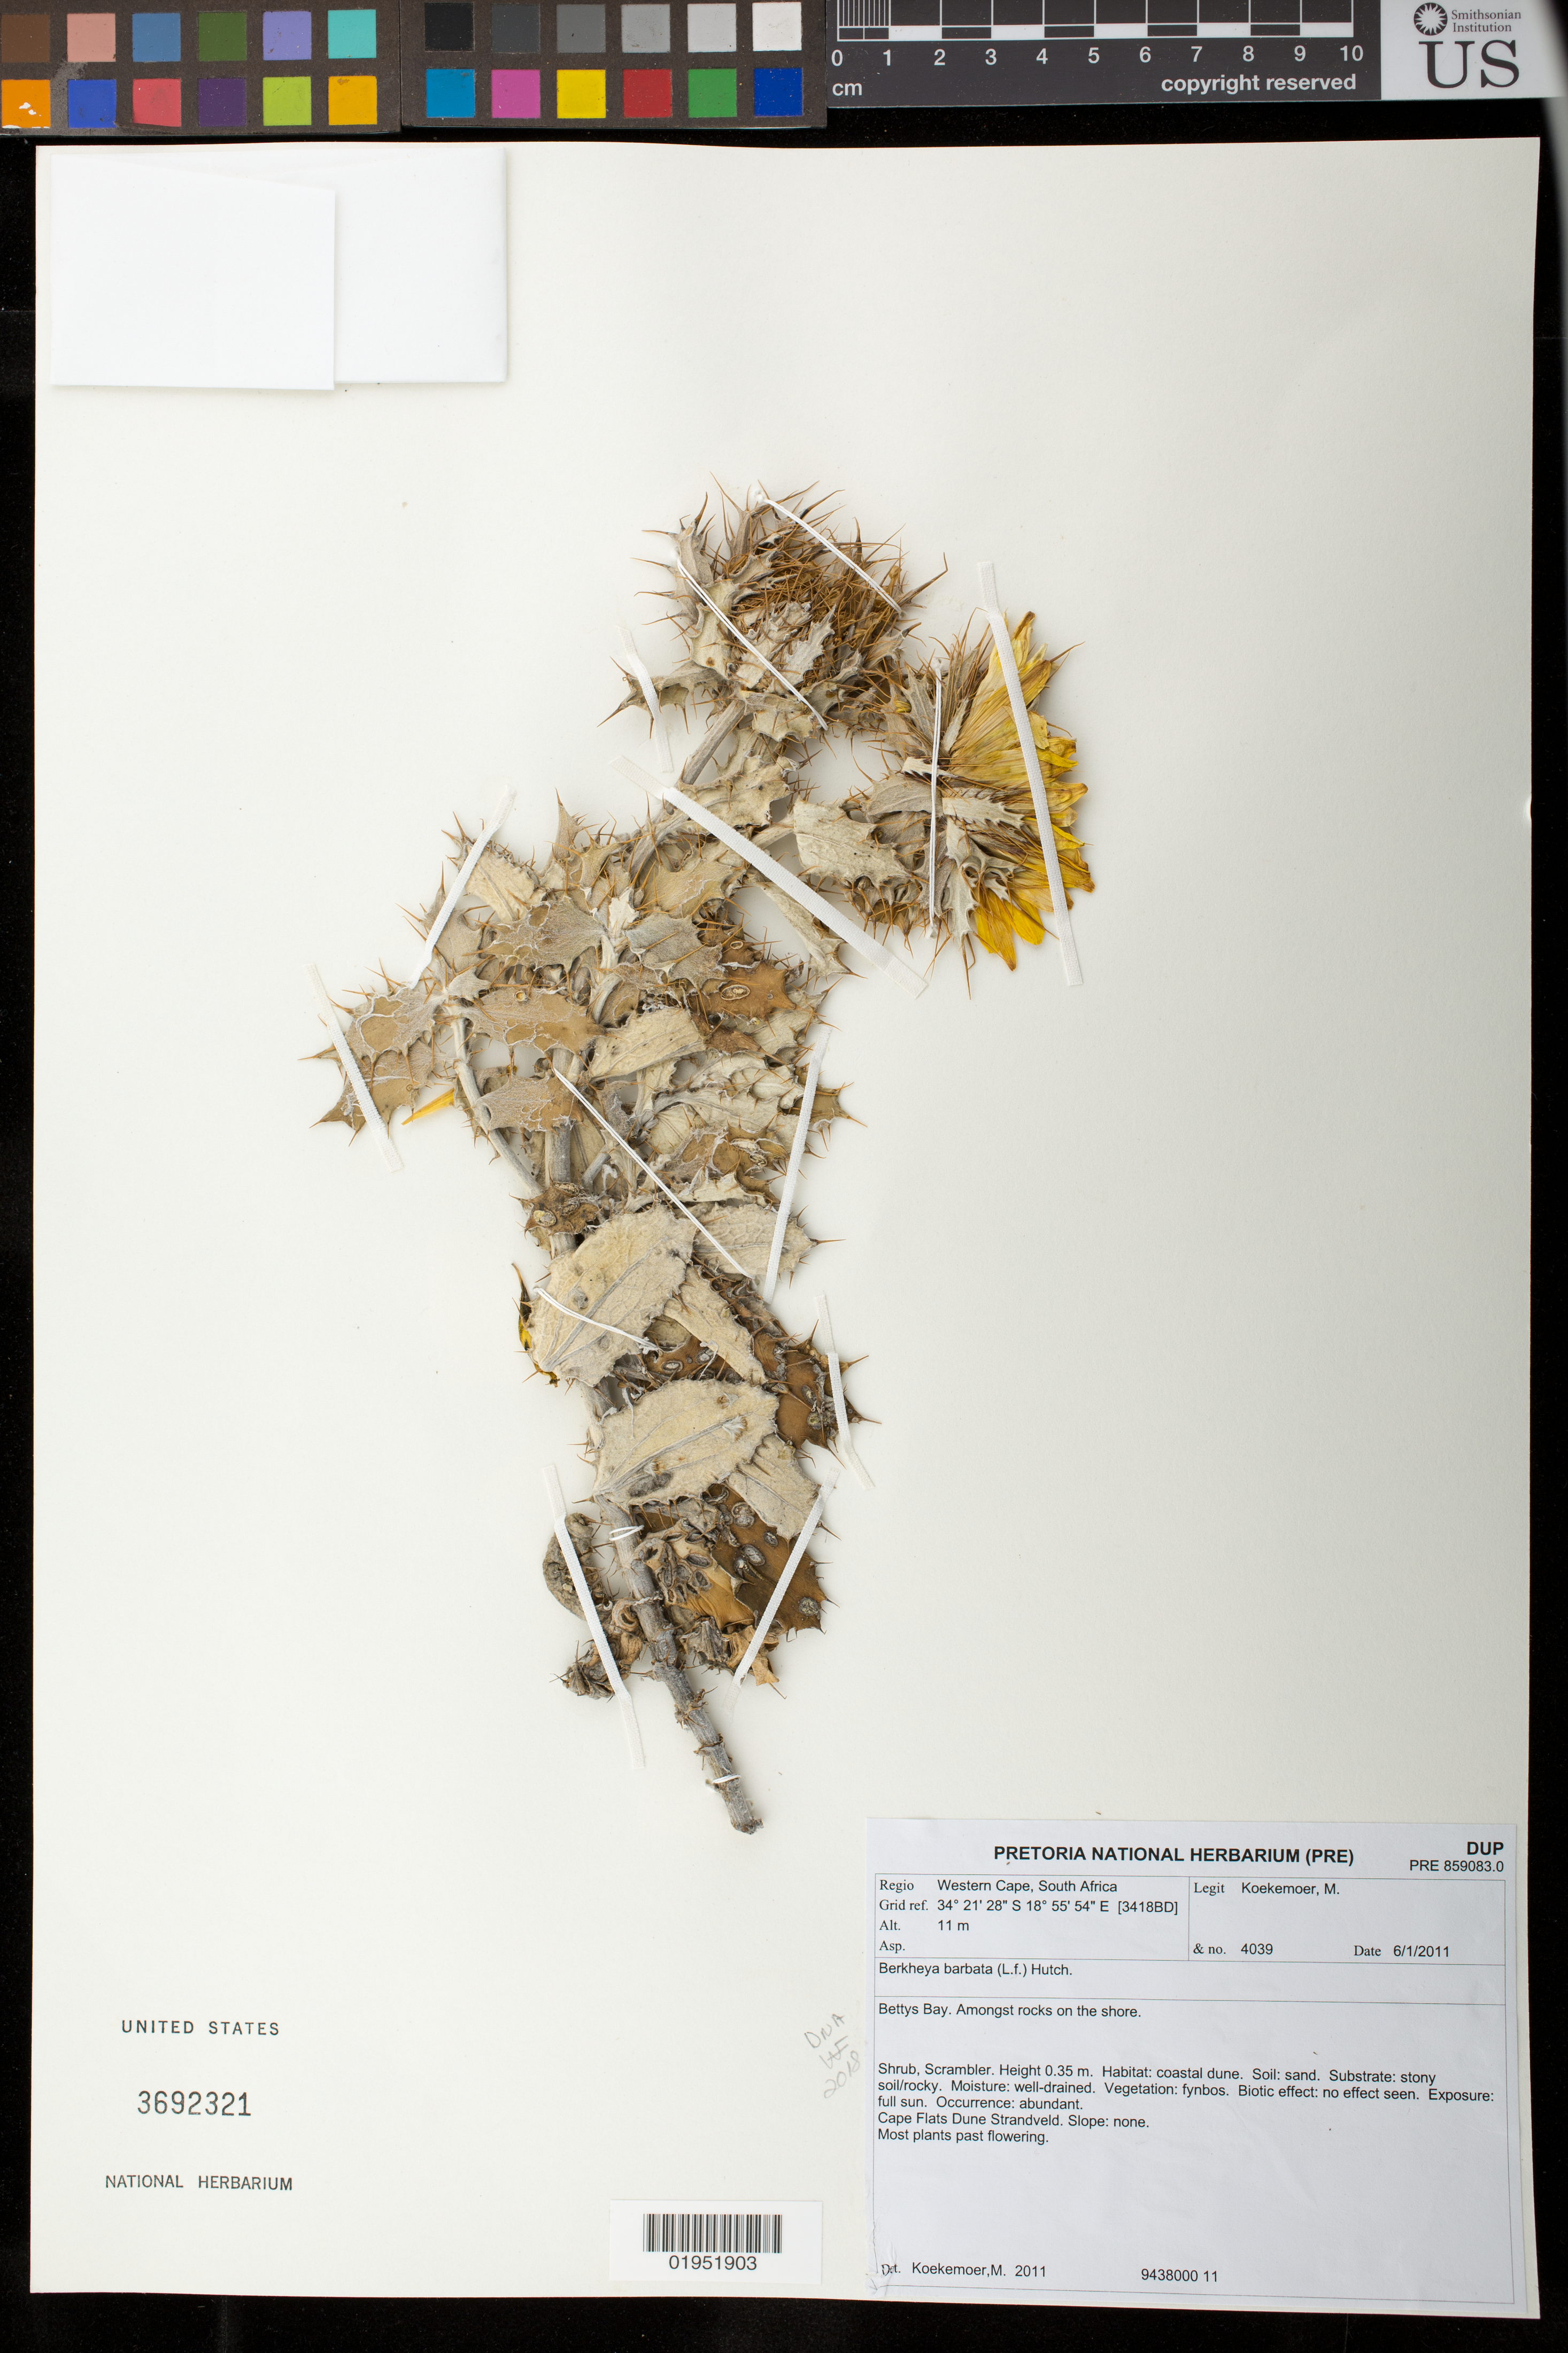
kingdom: Plantae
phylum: Tracheophyta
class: Magnoliopsida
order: Asterales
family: Asteraceae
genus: Berkheya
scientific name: Berkheya barbata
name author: (L. f.) Hutch.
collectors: M. Koekemoer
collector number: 4039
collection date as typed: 6 Jan 2011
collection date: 2011-01-06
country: South Africa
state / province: Western Cape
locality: Above Hermanus at the turn-around point of Rotary Mountain Drive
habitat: Cape Flats Dune Strandveld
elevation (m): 215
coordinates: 33 21 11 S, 22 3 0 E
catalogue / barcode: US 3692321